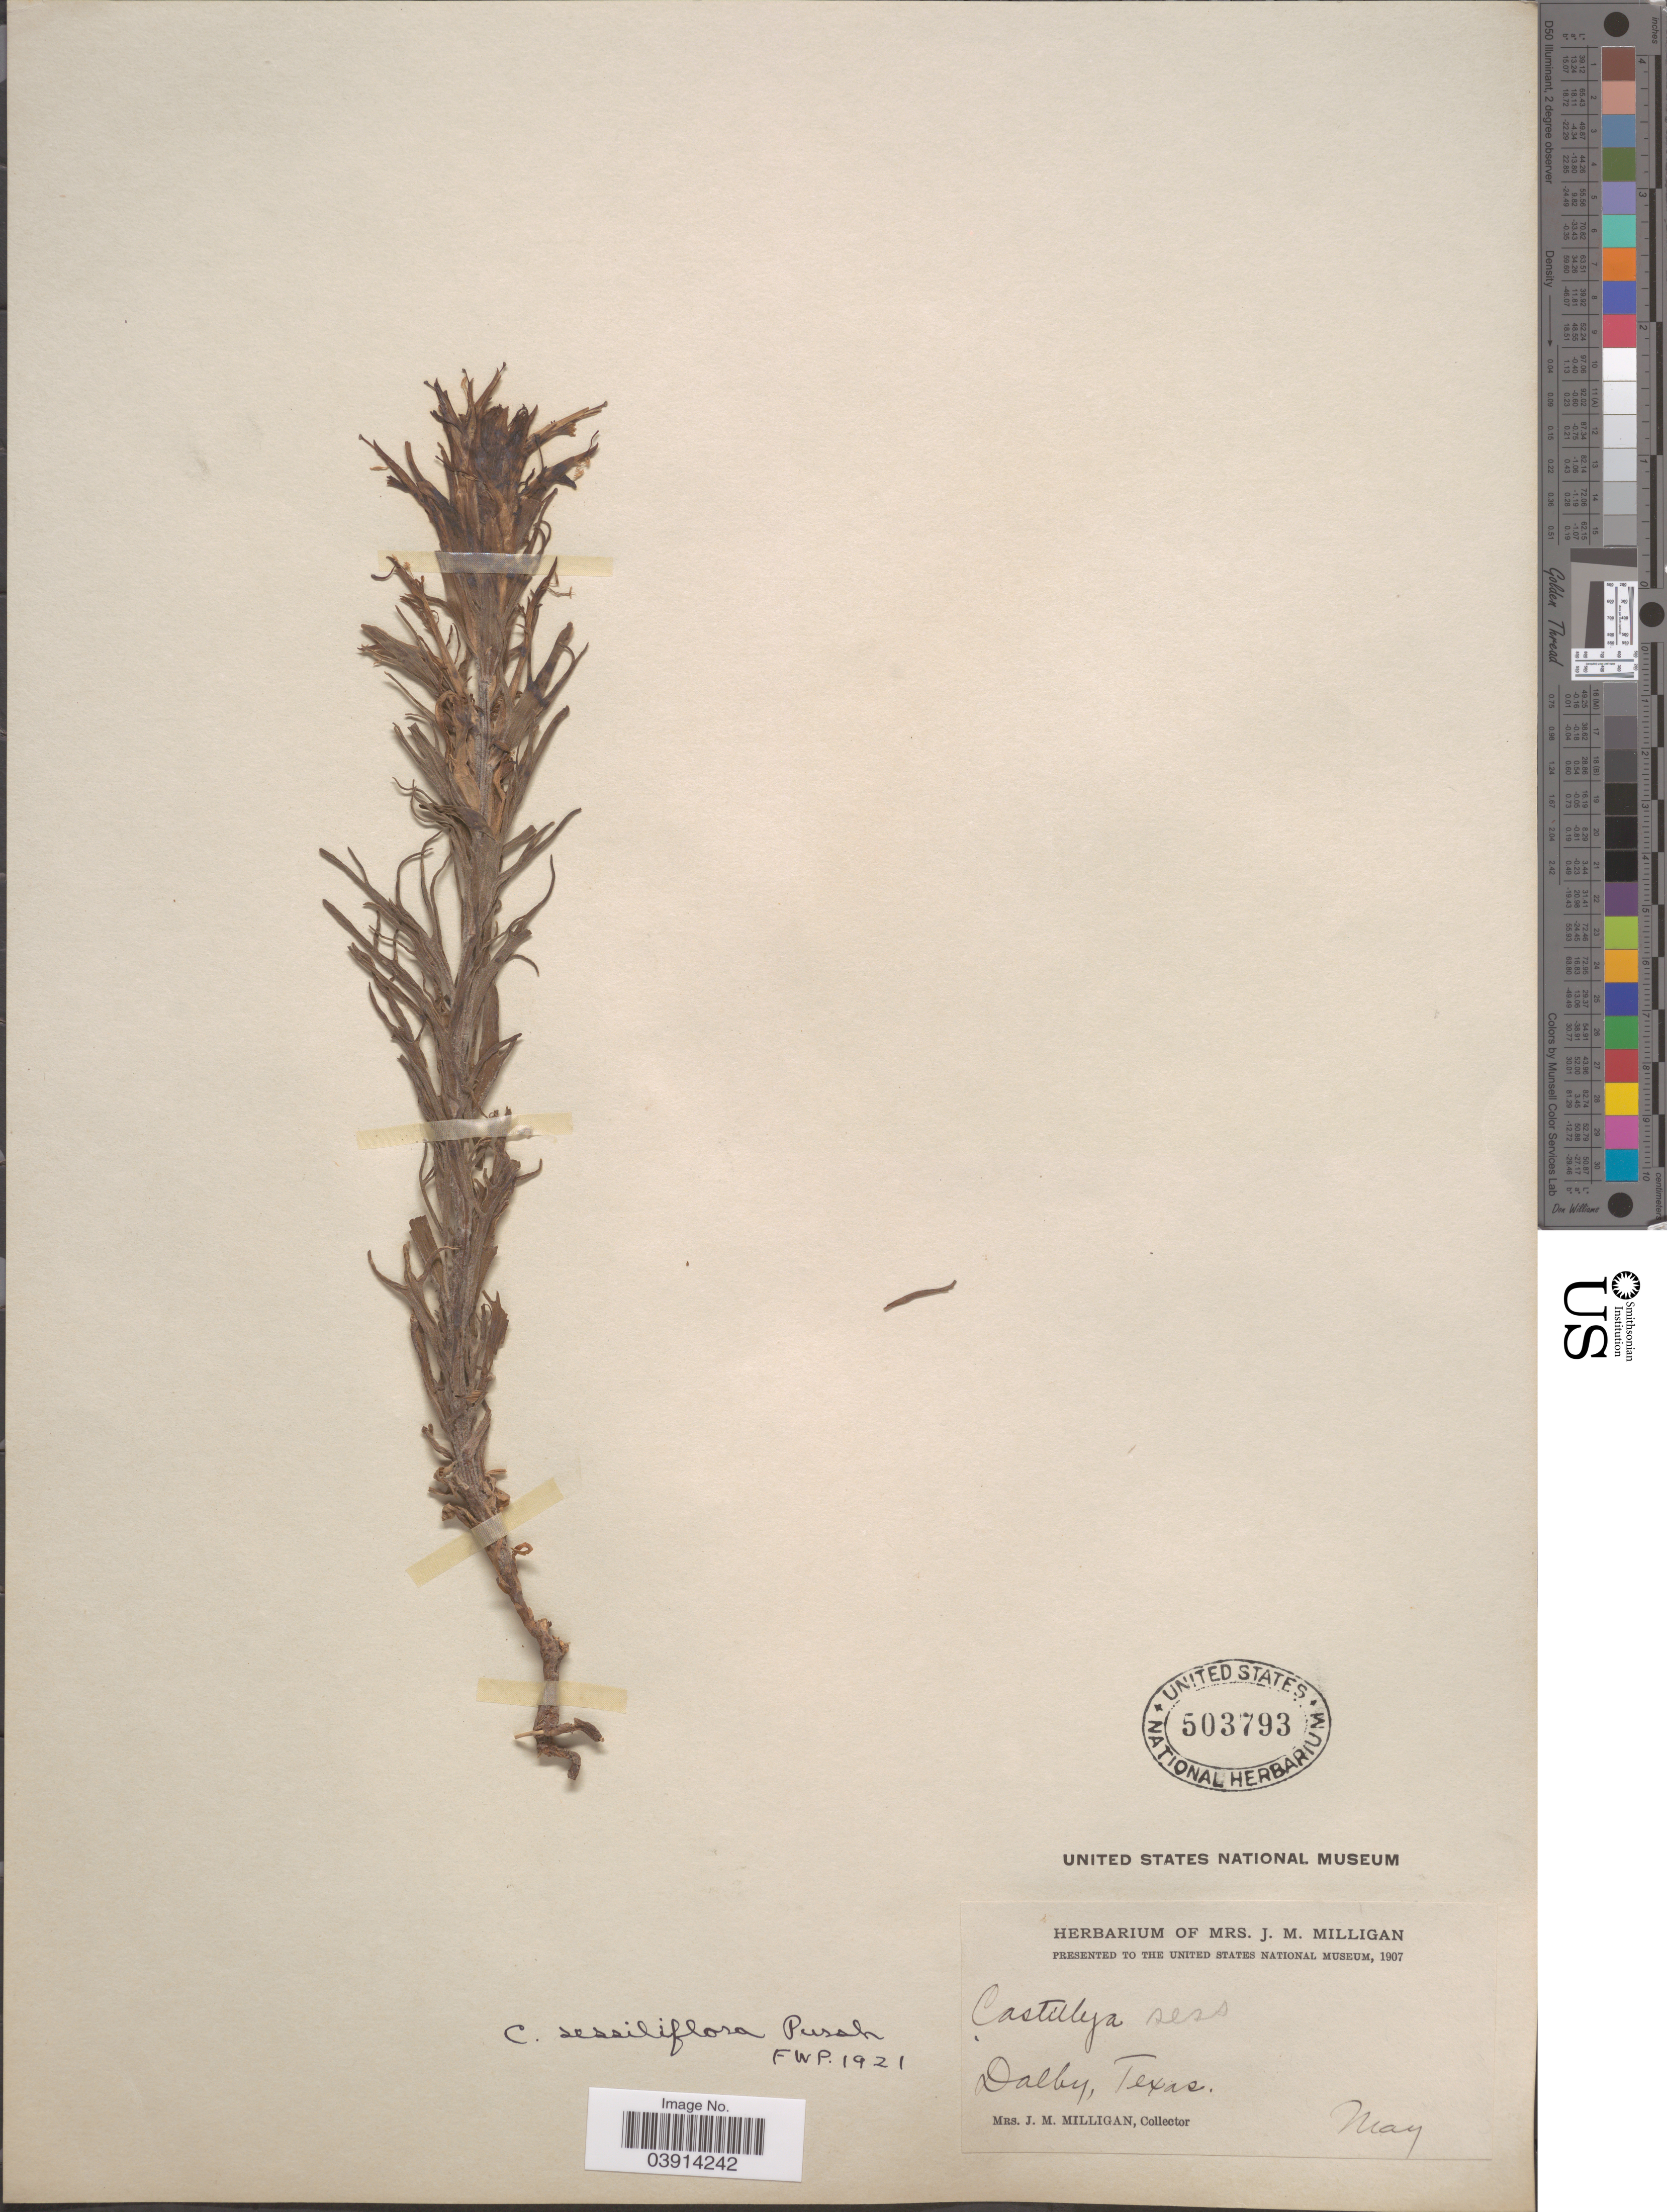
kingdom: Plantae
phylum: Tracheophyta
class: Magnoliopsida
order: Lamiales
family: Orobanchaceae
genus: Castilleja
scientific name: Castilleja sessiliflora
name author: Pursh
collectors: J. Milligan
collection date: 1907-05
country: United States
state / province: Texas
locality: Dalby.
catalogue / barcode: US 503793